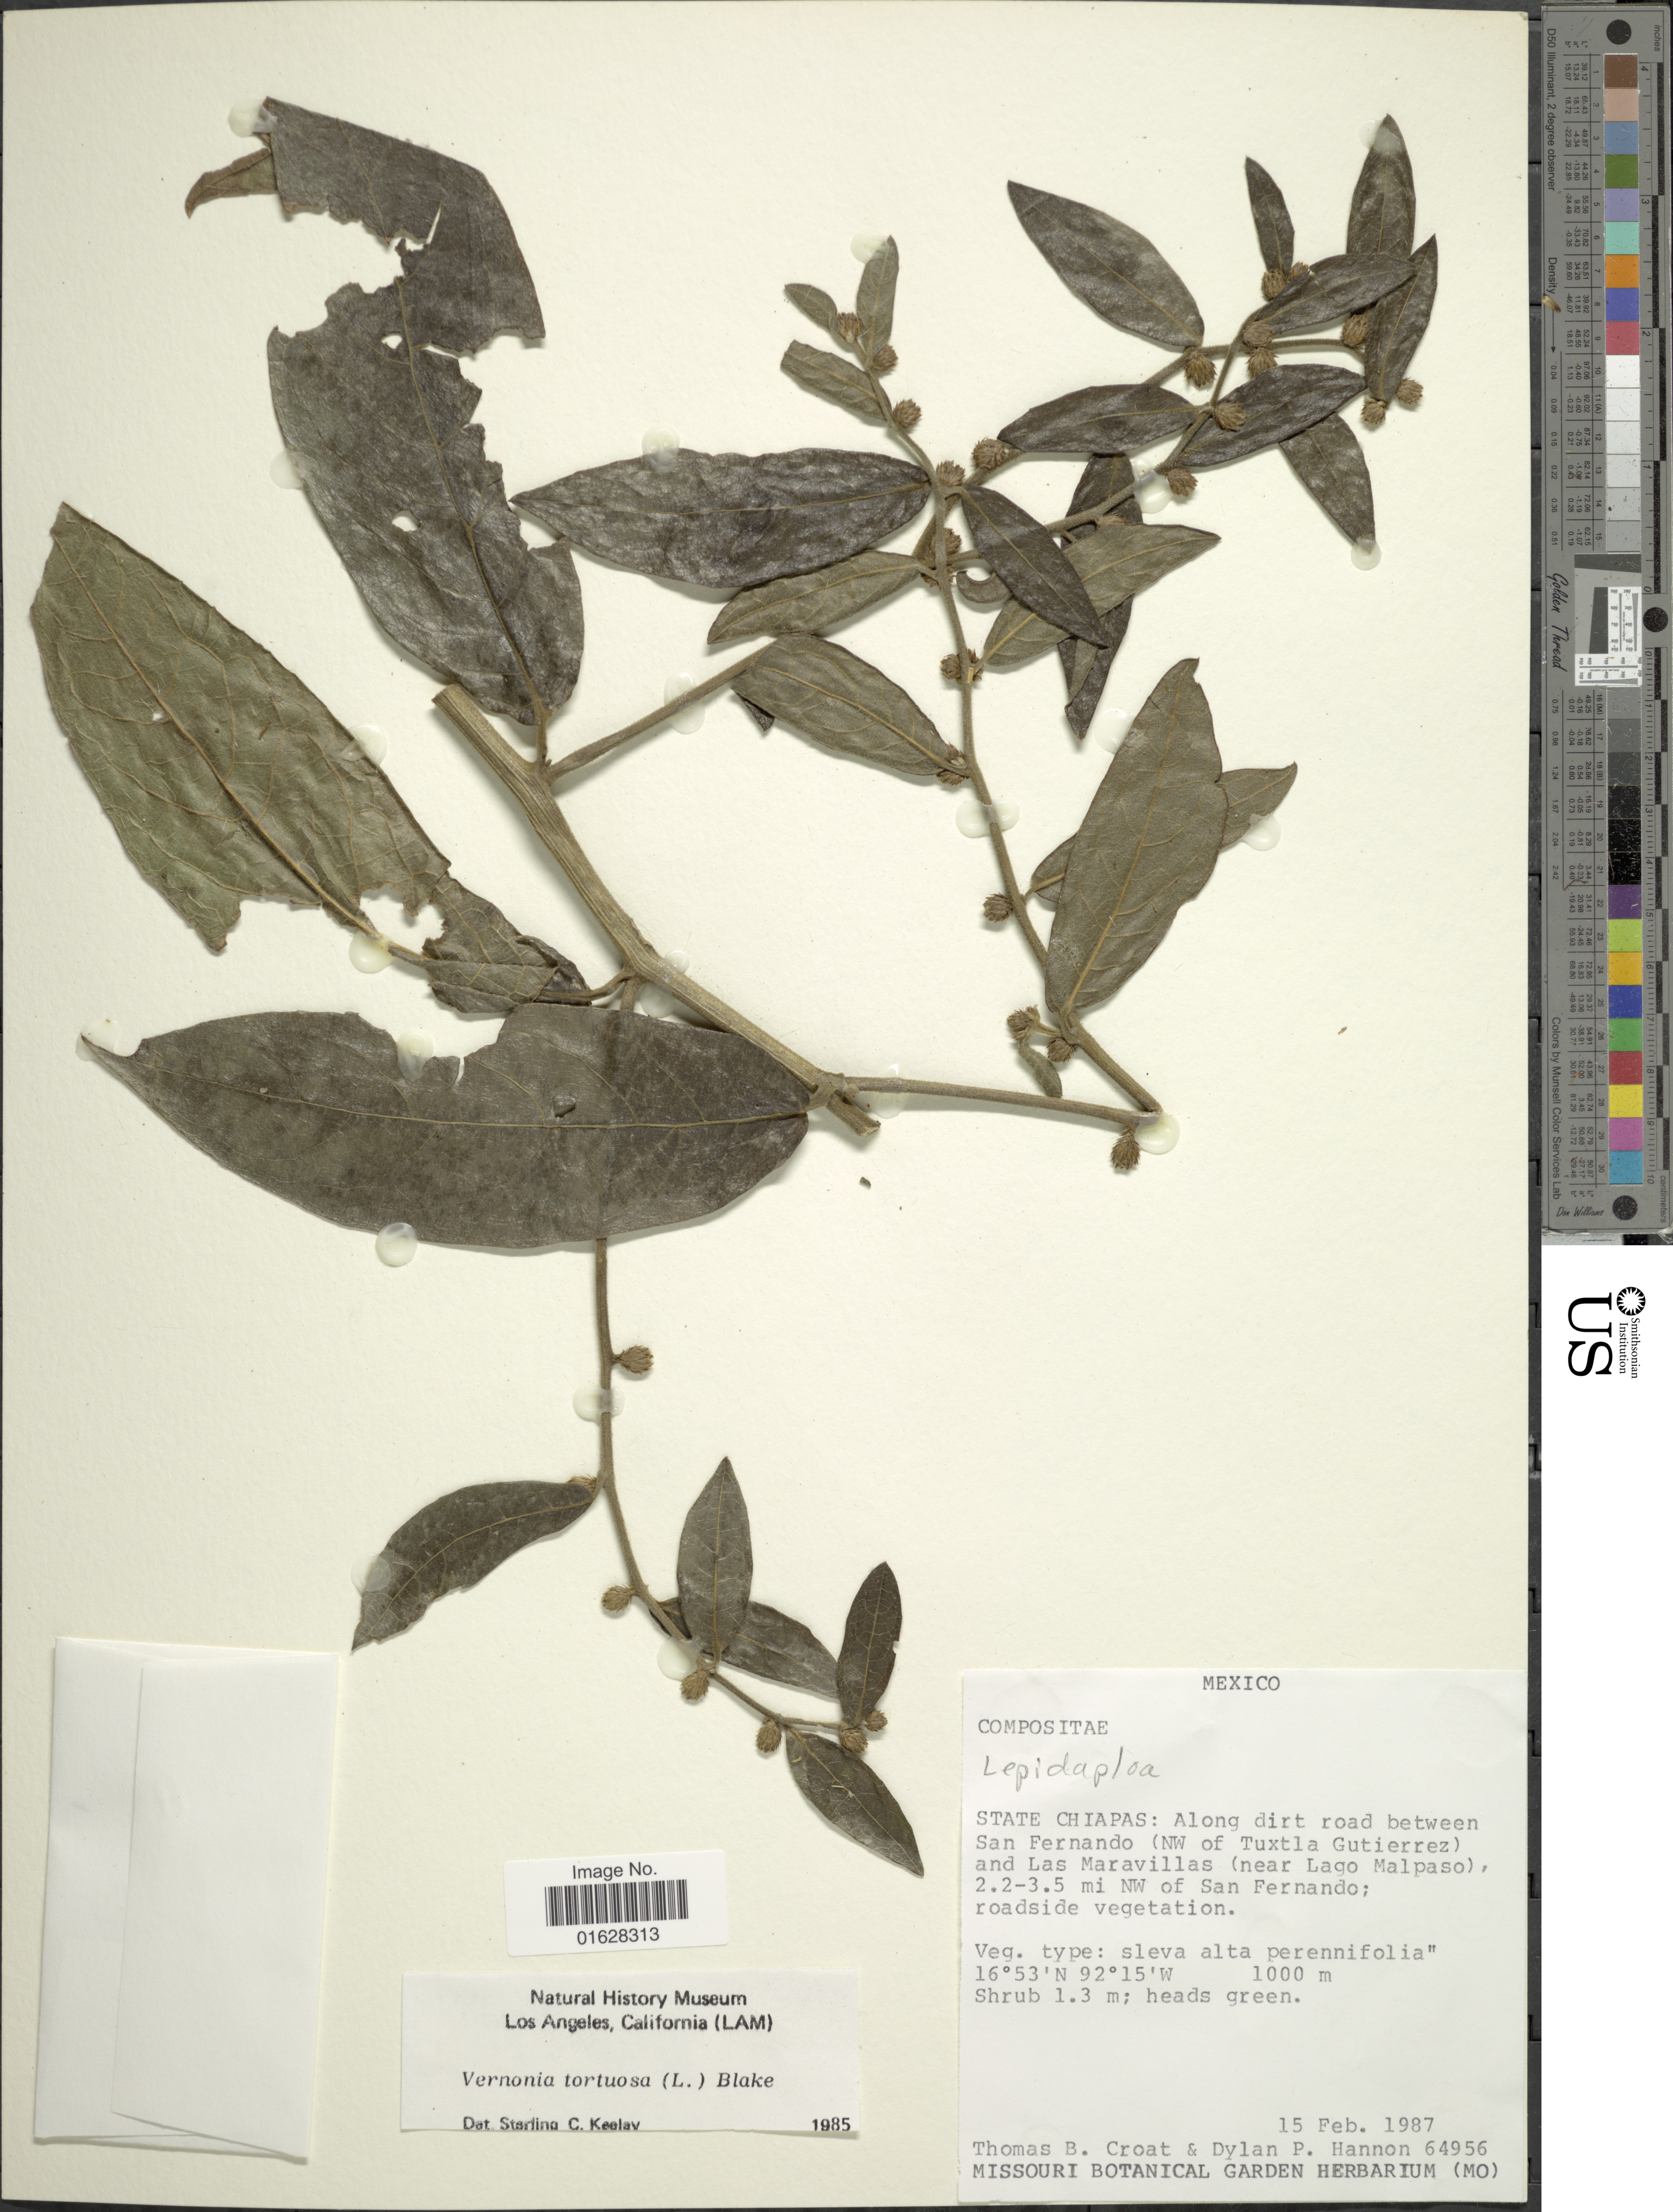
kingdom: Plantae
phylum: Tracheophyta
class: Magnoliopsida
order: Asterales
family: Asteraceae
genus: Lepidaploa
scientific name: Lepidaploa tortuosa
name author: (L.) H. Rob.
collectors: T. B. Croat & D. Hannon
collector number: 64956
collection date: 1987-02-15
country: Mexico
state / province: Chiapas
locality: State Chiapas, along dirt road between San Fernando (NW of Tuxtla Gutierrez) and Las Maravillas (near Lago Malpaso) 2.2-3.5 mi NW of San Fernando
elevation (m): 1000